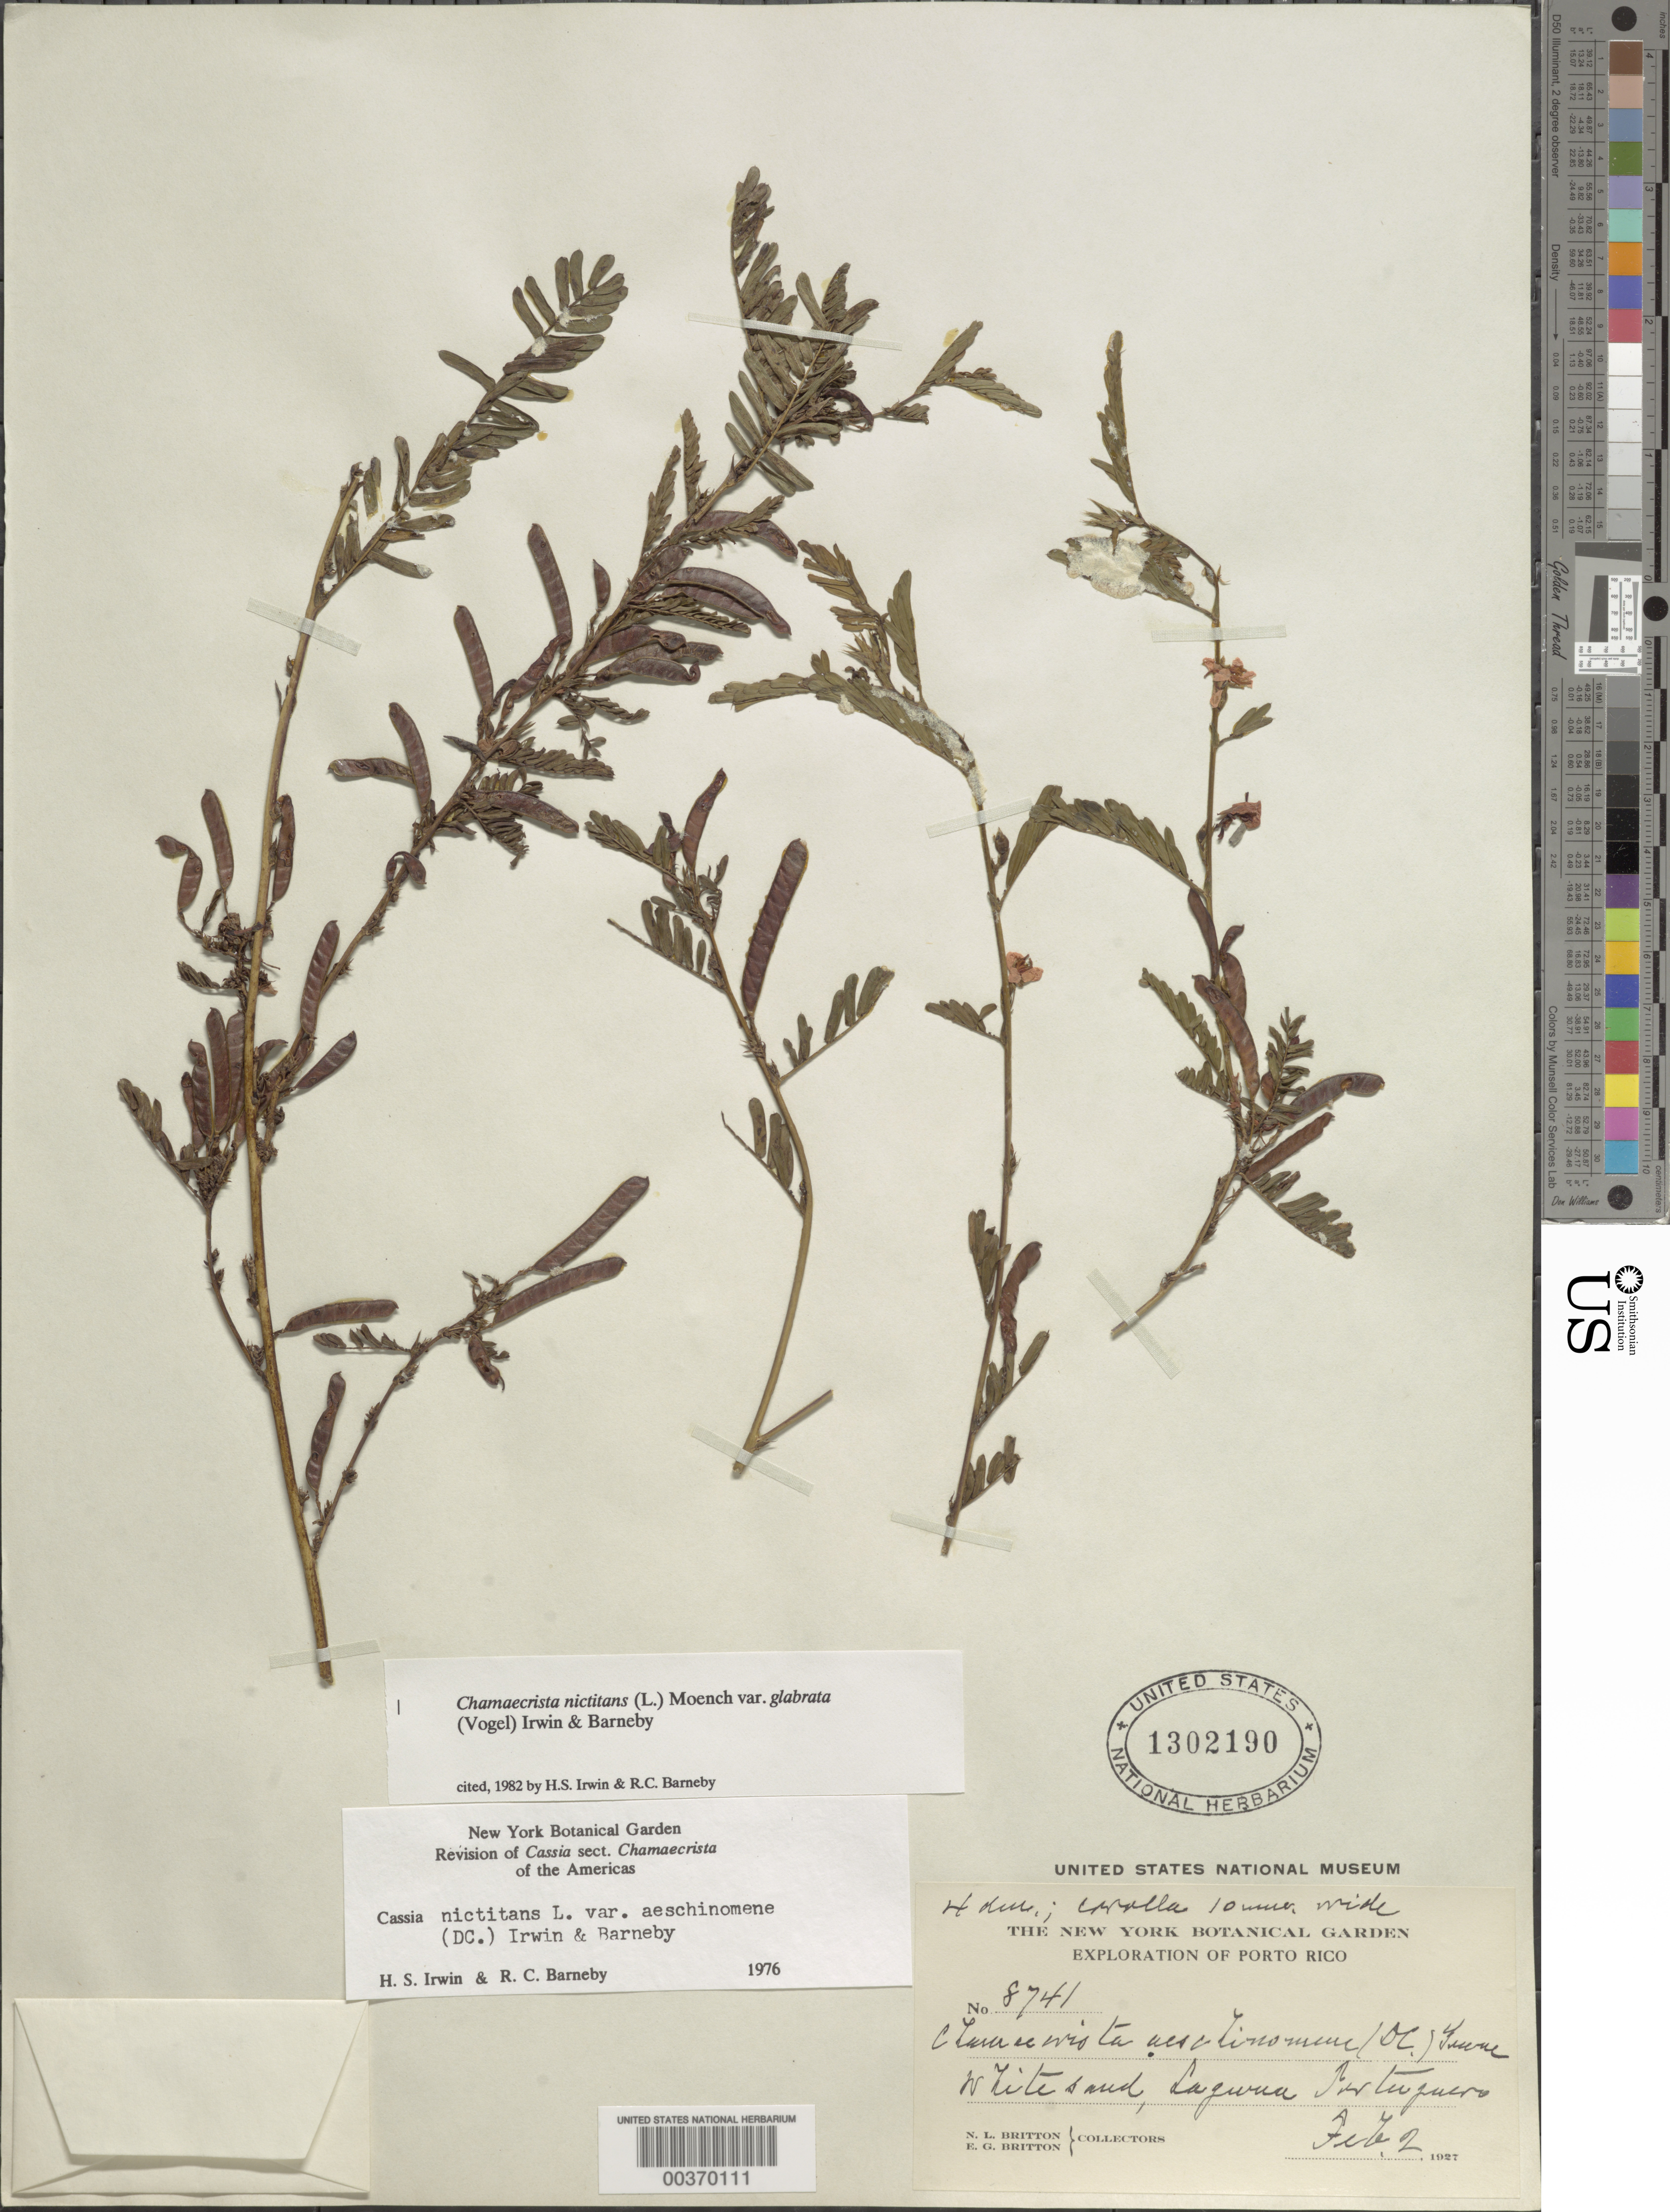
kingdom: Plantae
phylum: Tracheophyta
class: Magnoliopsida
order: Fabales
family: Fabaceae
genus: Chamaecrista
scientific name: Chamaecrista nictitans var. glabrata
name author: (Vogel) H.S. Irwin & Barneby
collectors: N. Britton & E. G. Britton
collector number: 8741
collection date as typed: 02 Feb 1927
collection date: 1927-02-02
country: Puerto Rico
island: Greater Antilles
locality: Laguna tortuguero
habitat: White sand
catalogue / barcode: US 1302190